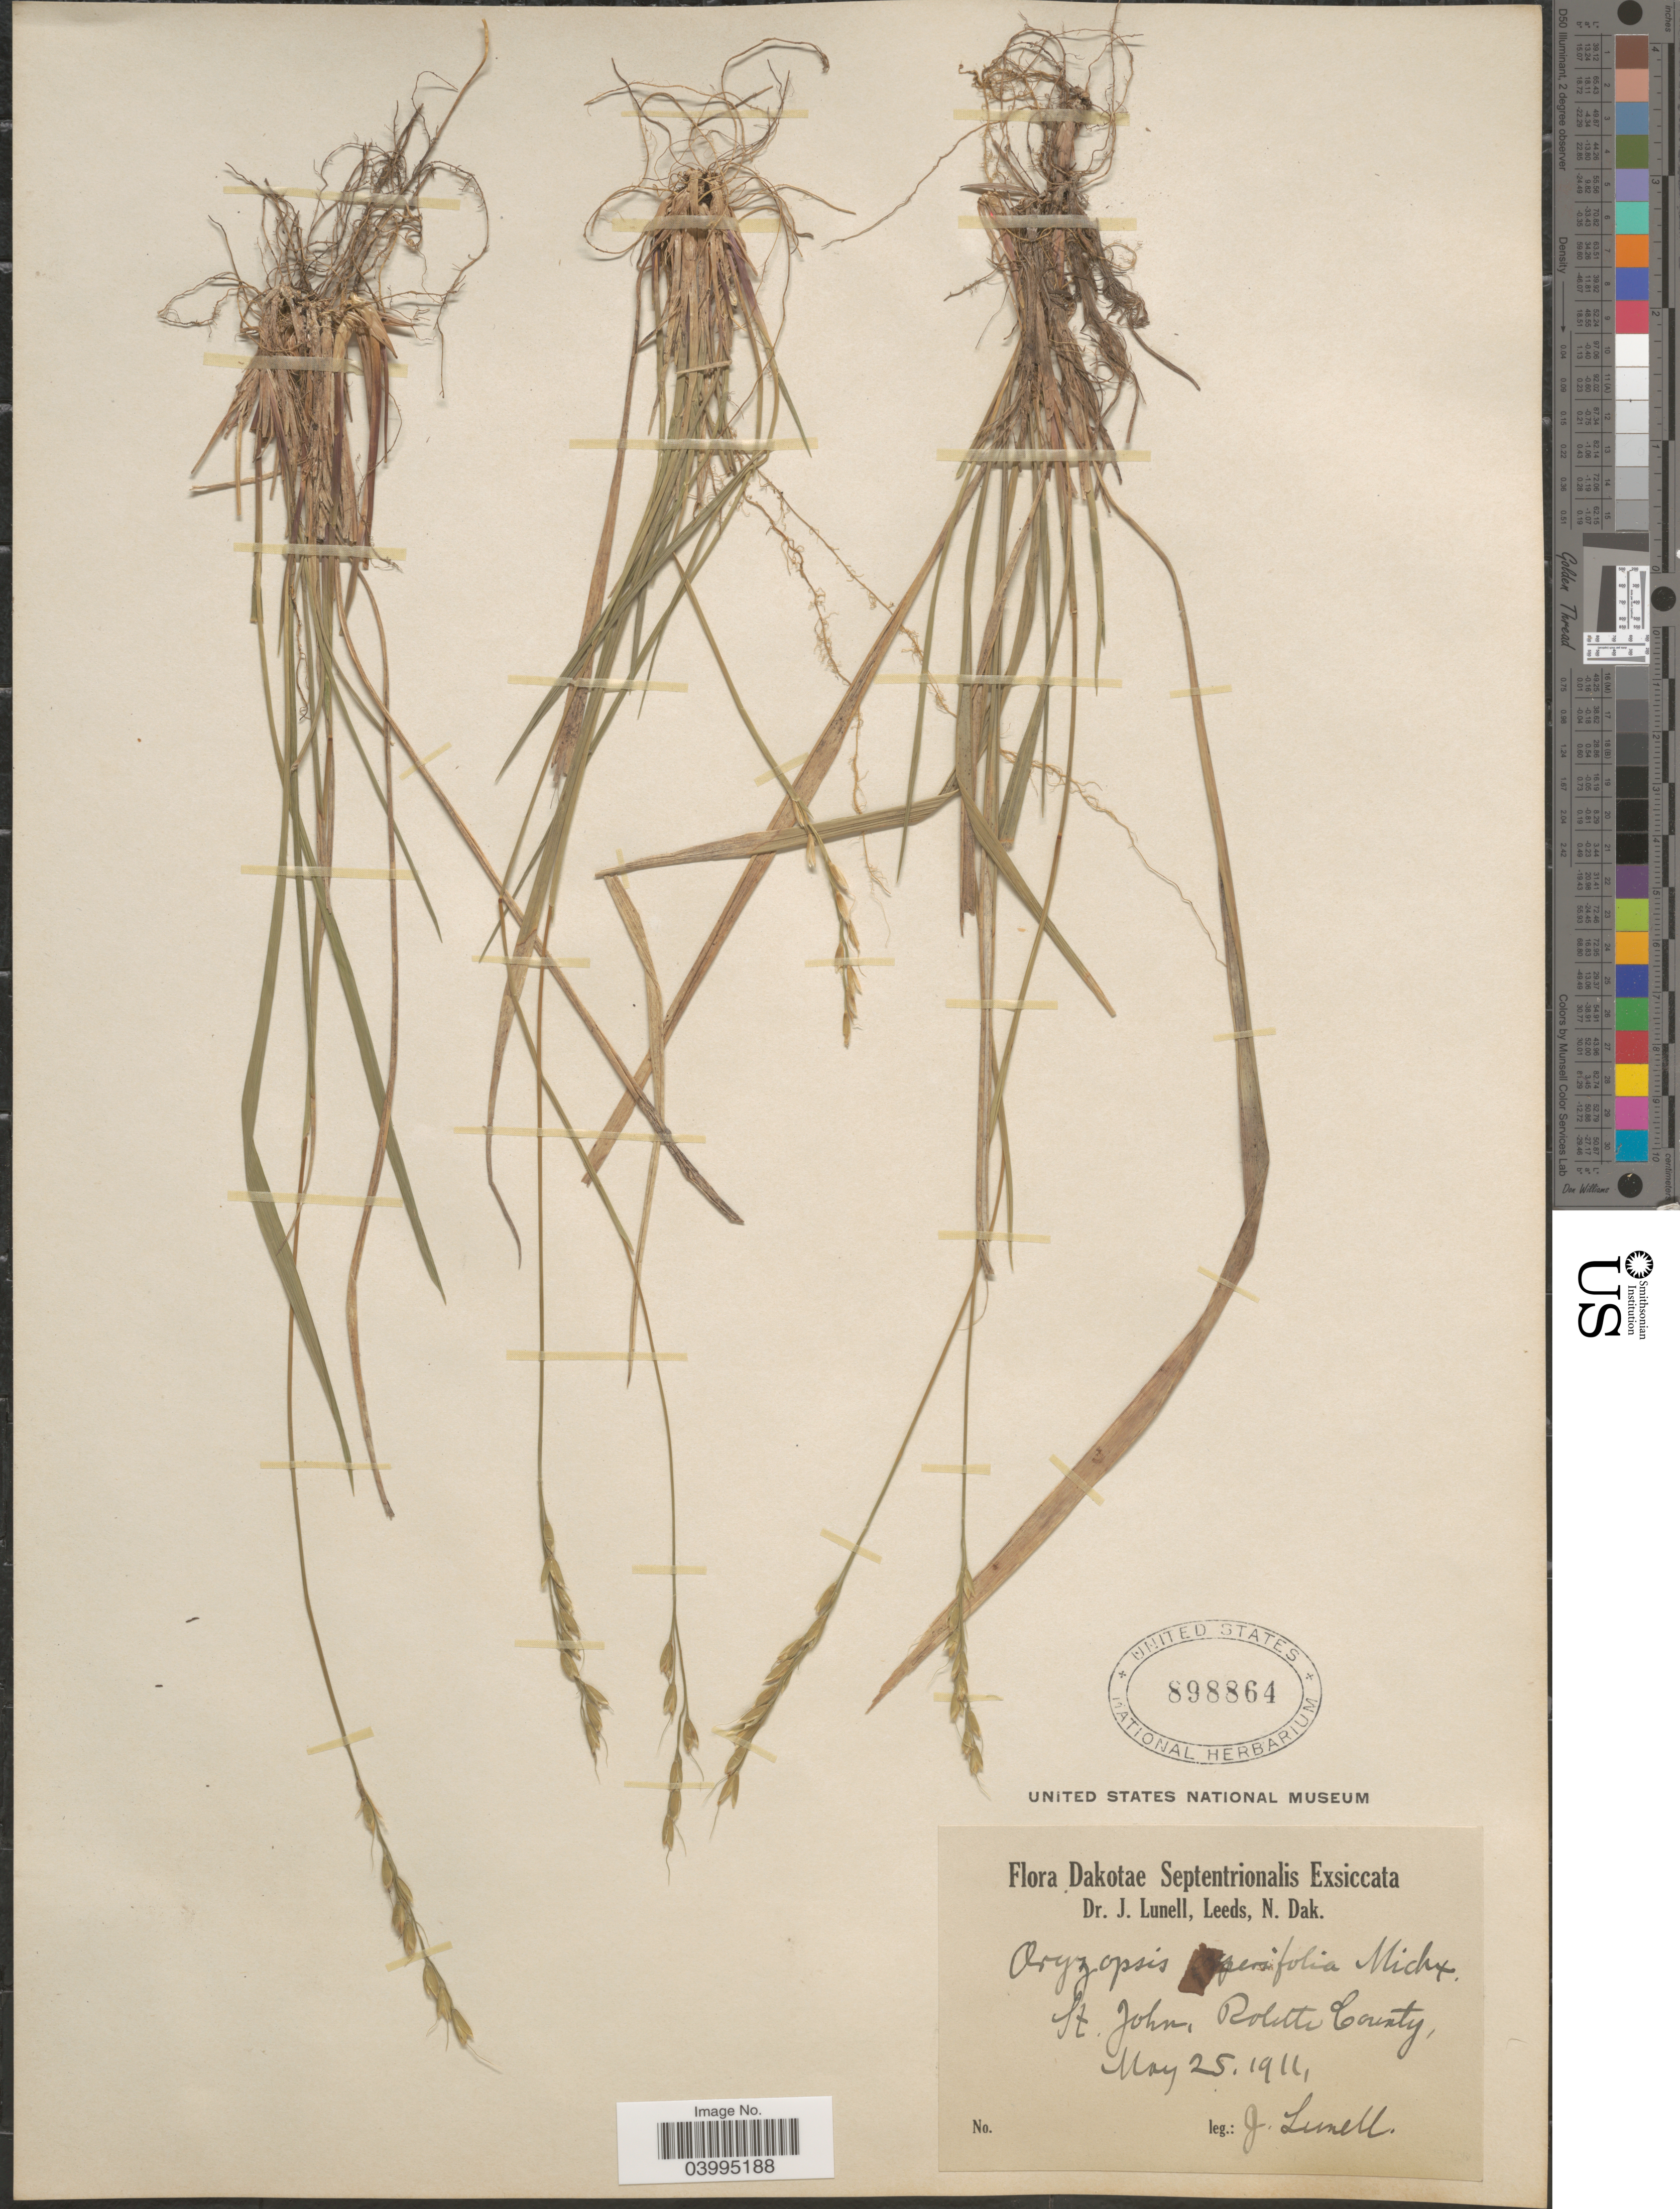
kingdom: Plantae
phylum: Tracheophyta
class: Liliopsida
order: Poales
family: Poaceae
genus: Oryzopsis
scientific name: Oryzopsis asperifolia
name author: Michx.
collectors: J. Lunell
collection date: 1911-05-25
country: United States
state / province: North Dakota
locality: Dakotae Septentrionalis. St. John, Rolette County.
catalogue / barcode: US 898864